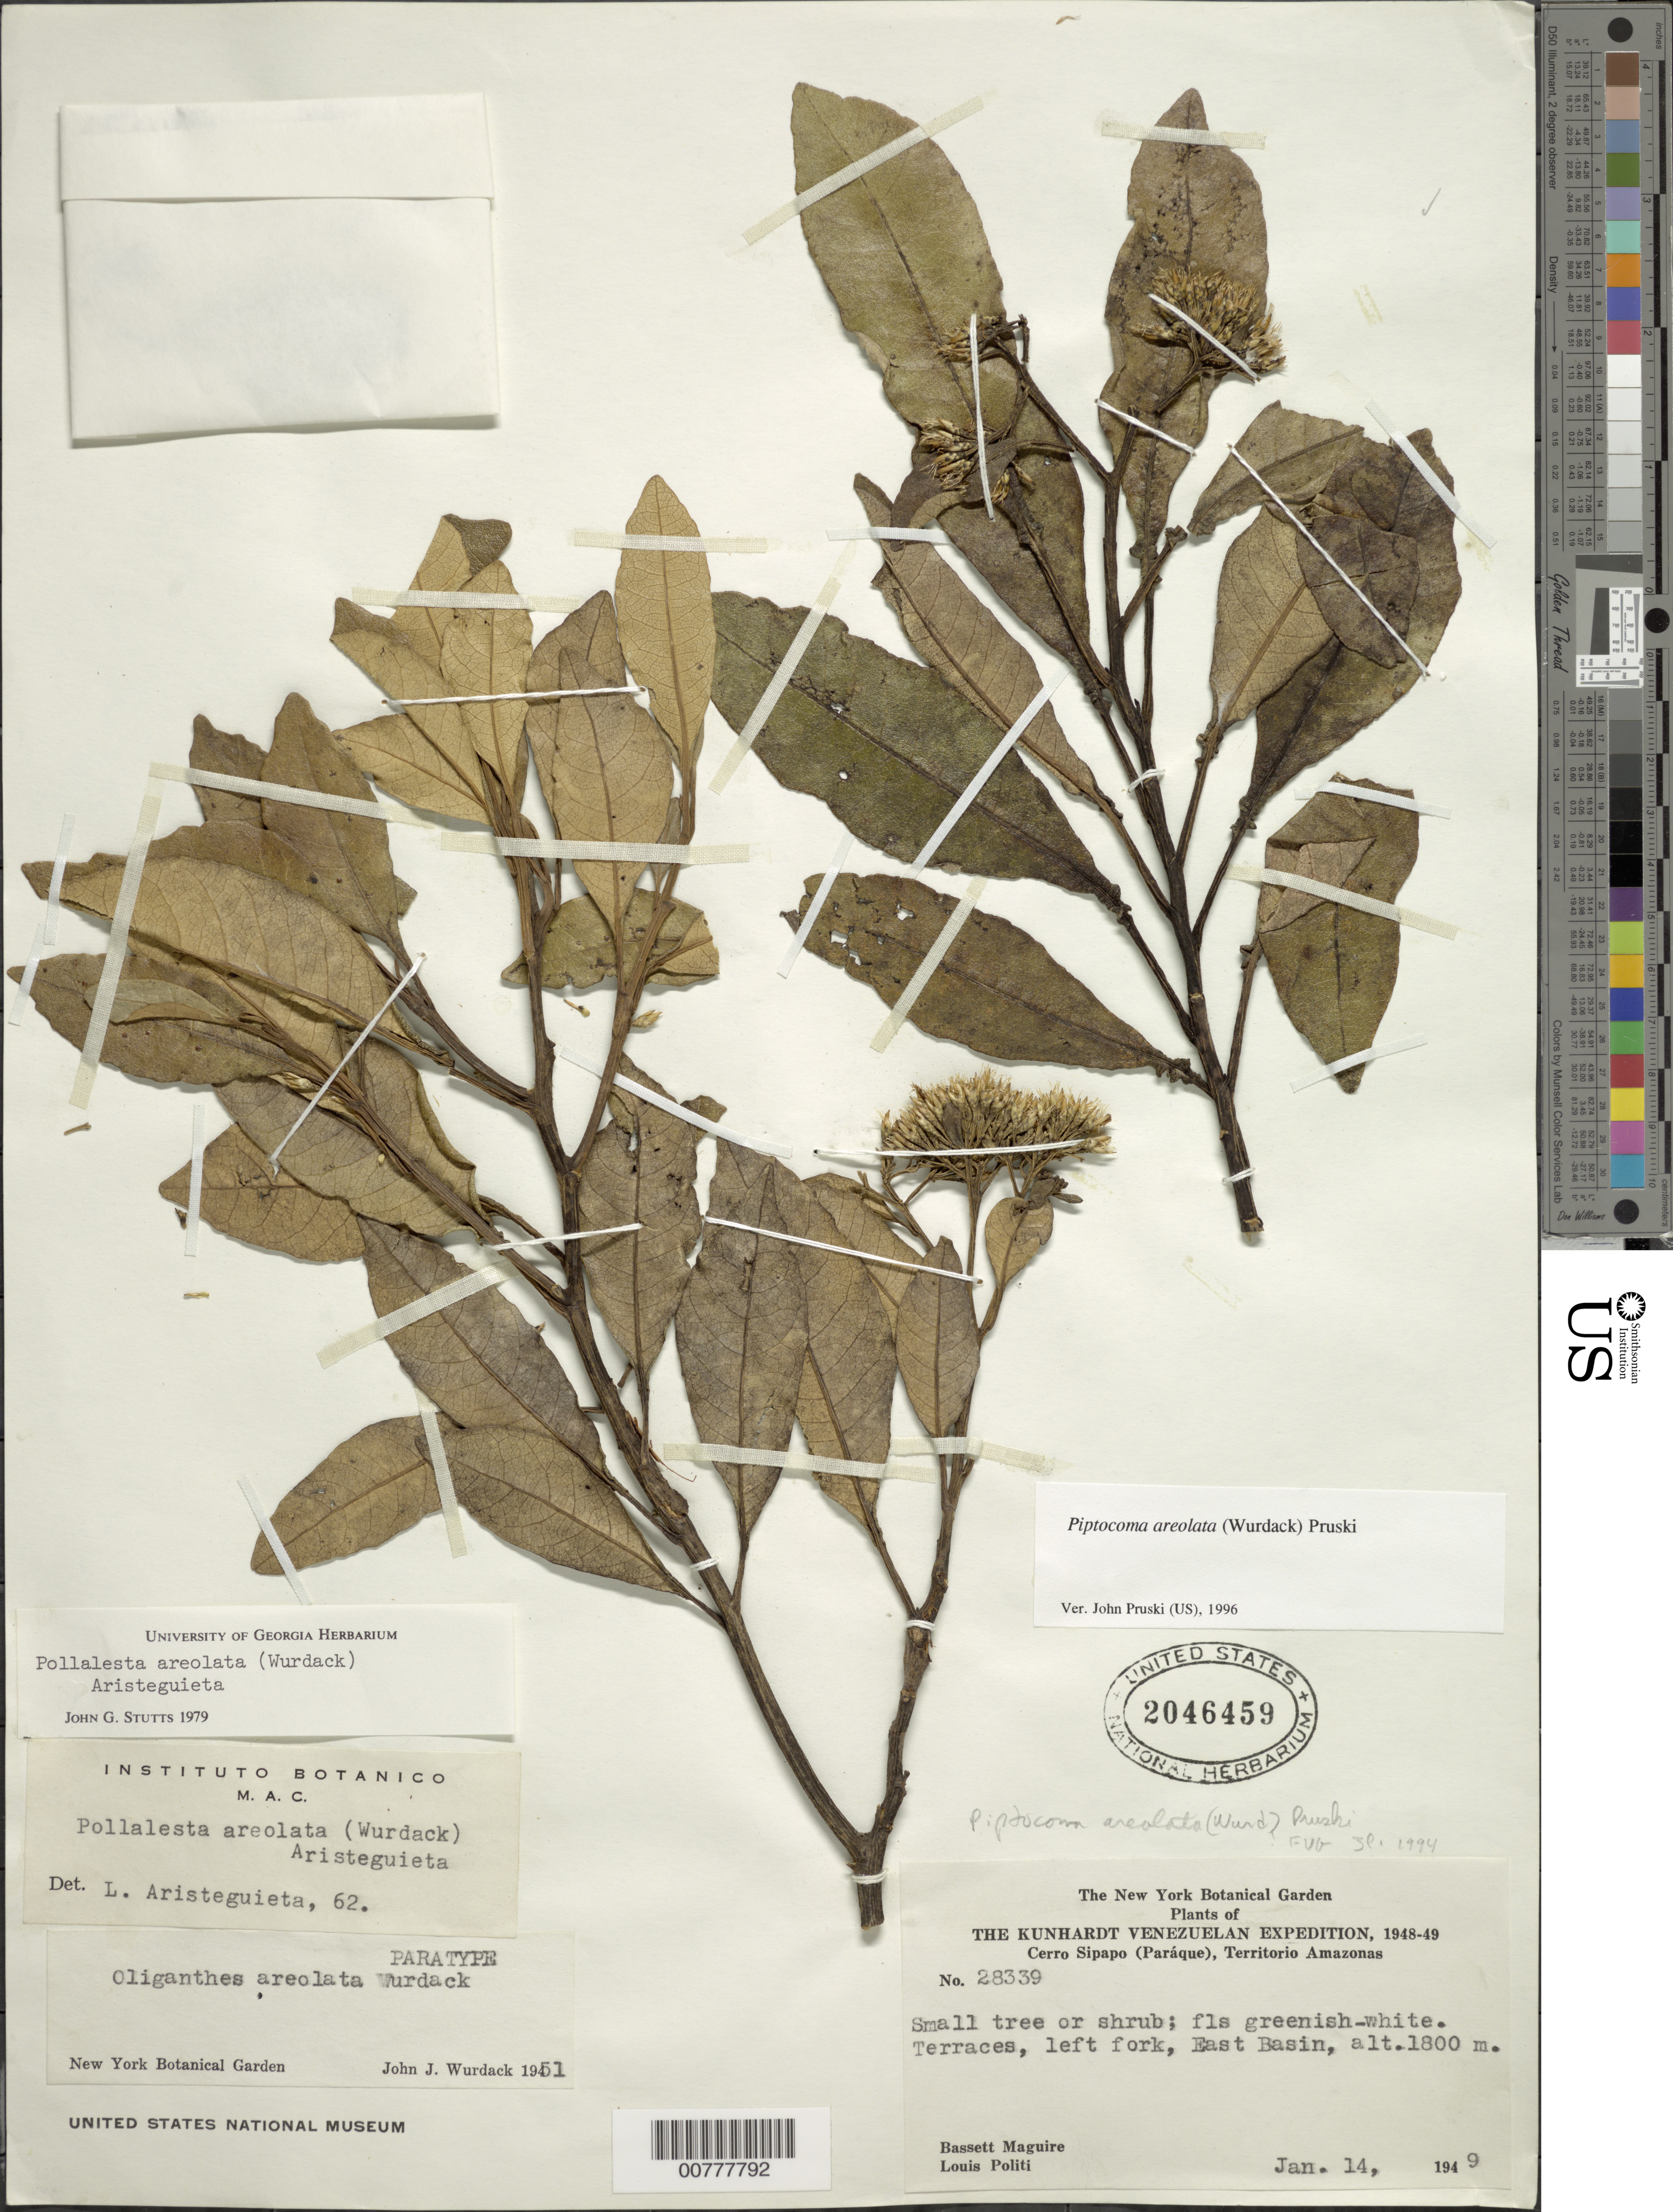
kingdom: Plantae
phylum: Tracheophyta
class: Magnoliopsida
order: Asterales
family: Asteraceae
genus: Piptocoma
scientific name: Piptocoma areolata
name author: (Wurdack) Pruski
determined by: Pruski, J. F.; Funk, V. A.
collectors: B. Maguire & L. Politi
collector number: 28339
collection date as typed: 14-Jan-49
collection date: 1949-01-14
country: Venezuela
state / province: Amazonas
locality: Cerro Sipapo (Paráque), upper East Basin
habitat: Terraces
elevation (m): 1800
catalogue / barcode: US 2046459